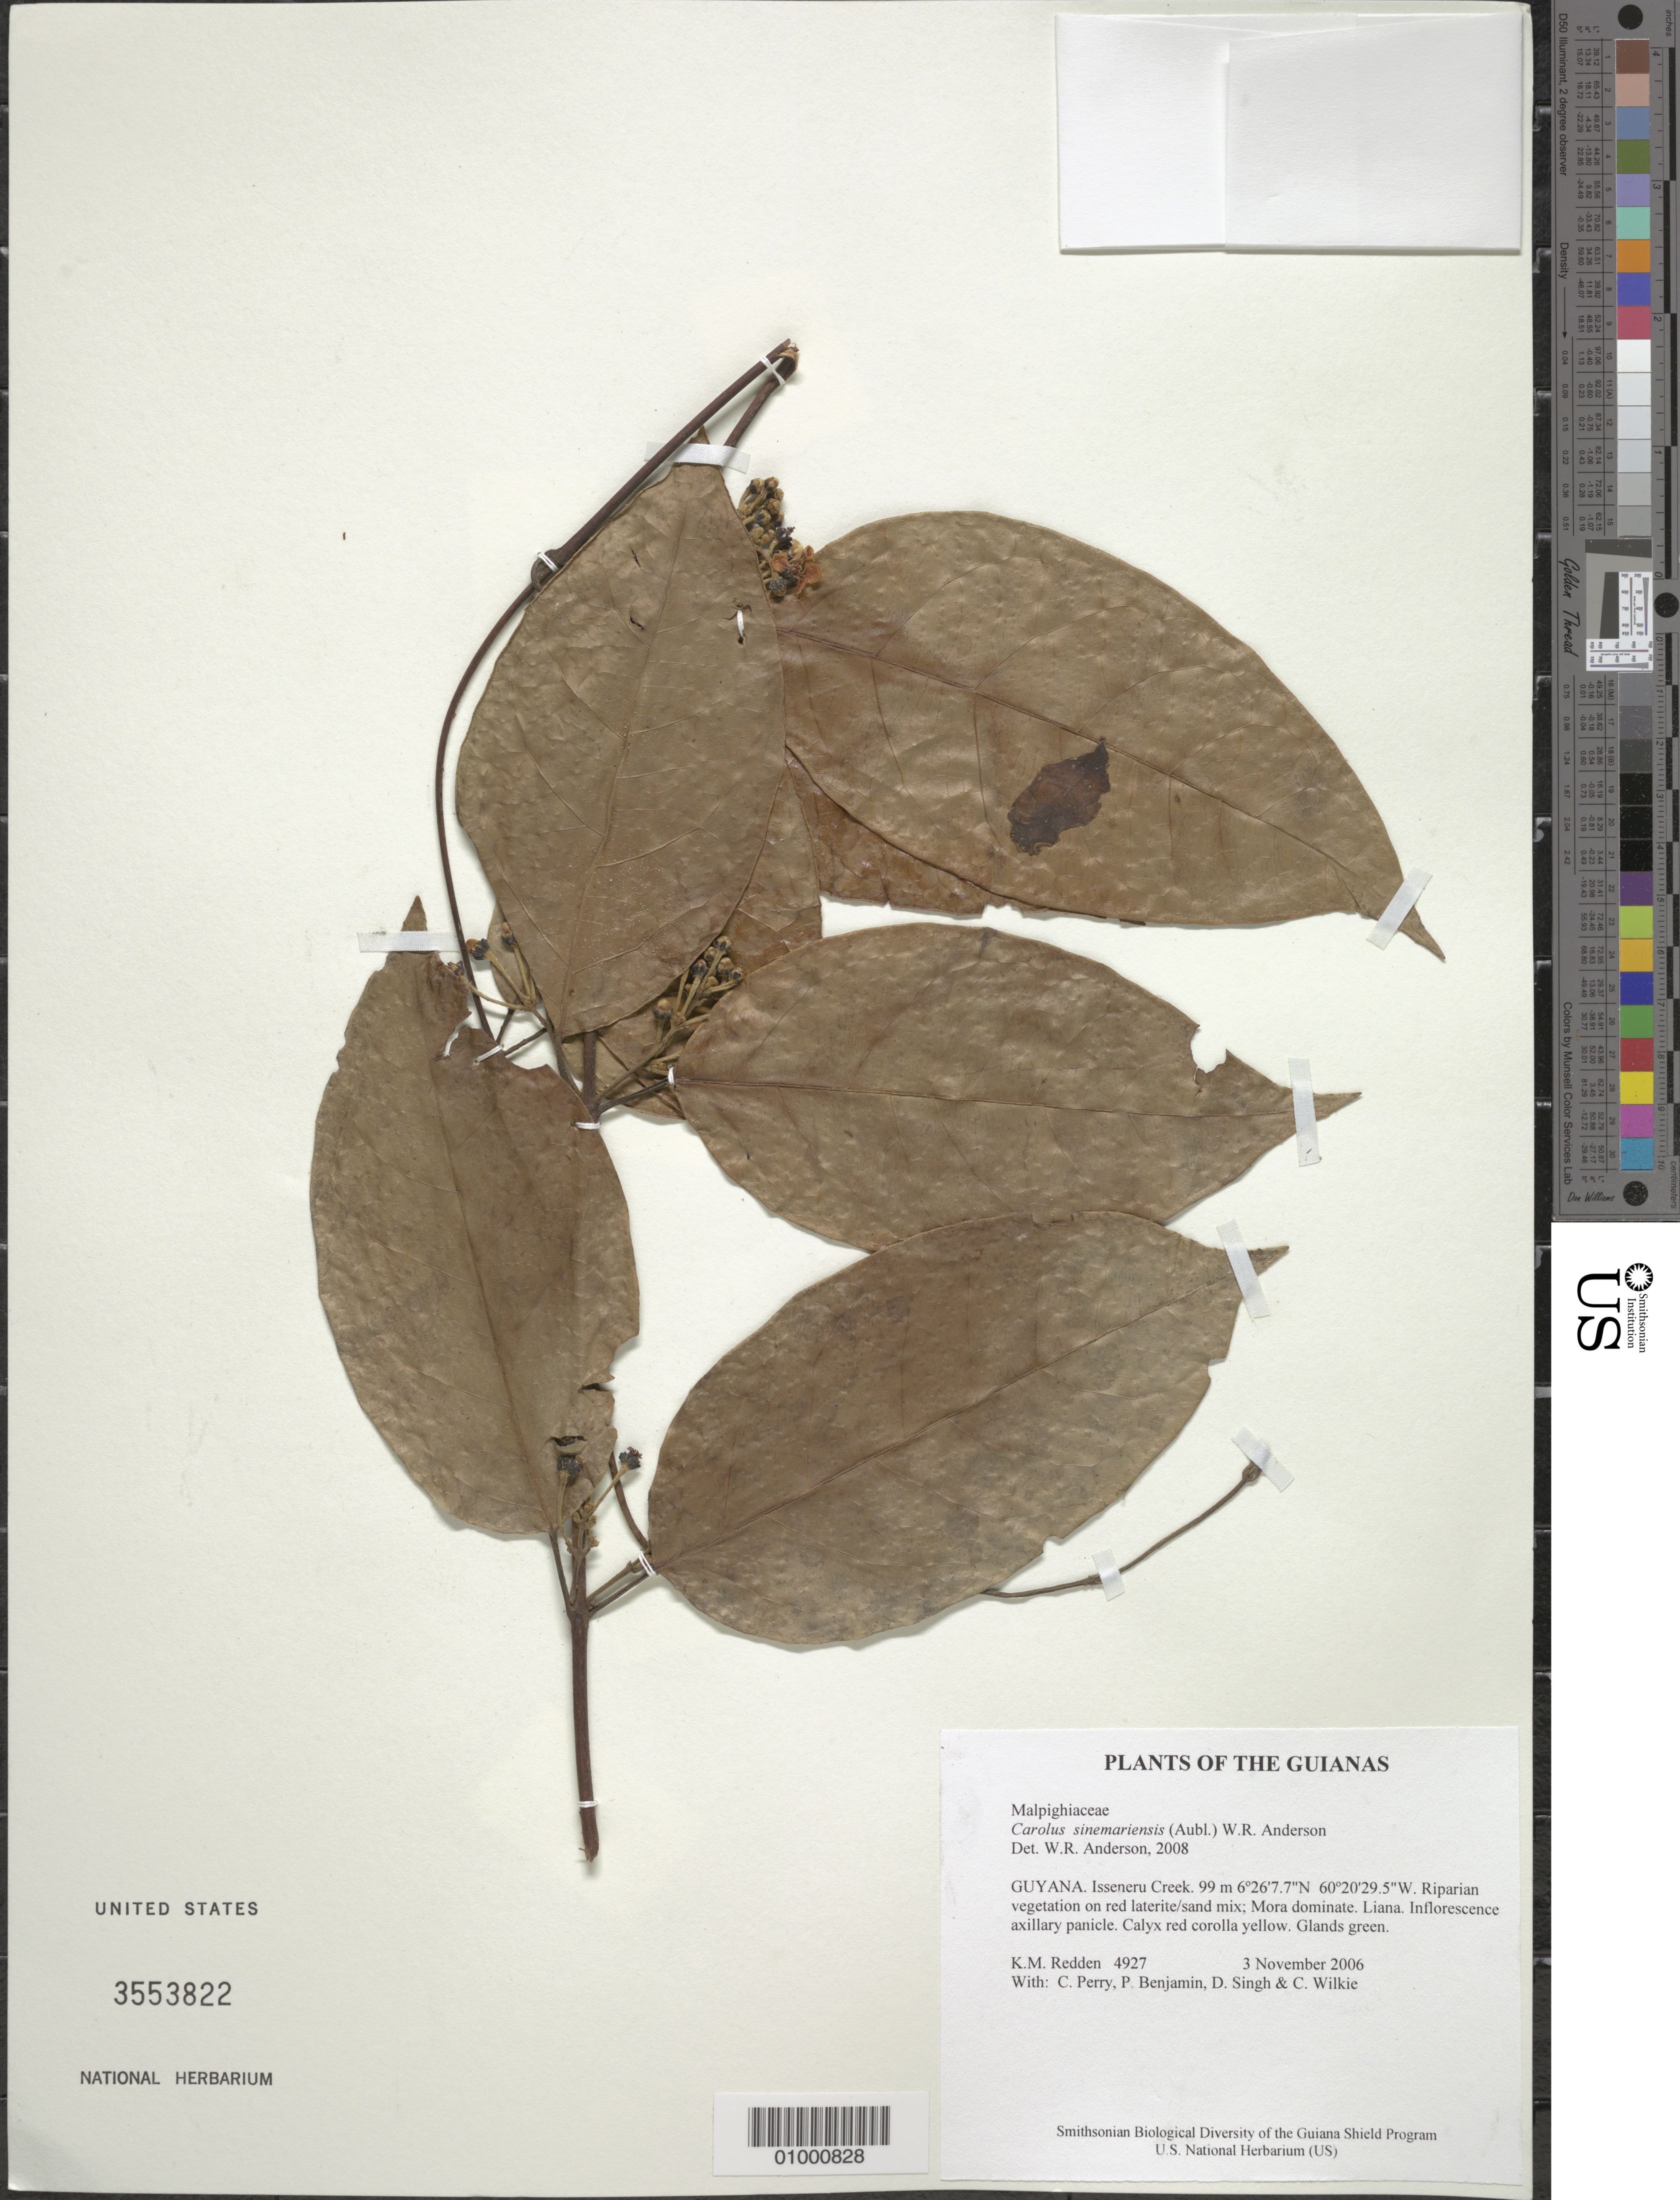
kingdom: Plantae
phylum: Tracheophyta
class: Magnoliopsida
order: Malpighiales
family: Malpighiaceae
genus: Carolus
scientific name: Carolus sinemariensis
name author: (Aubl.) W.R. Anderson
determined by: Anderson, W. R., (MICH), University of Michigan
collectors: K. M. Redden, C. Perry, P. Benjamin, D. Singh & C. Wilkie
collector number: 4927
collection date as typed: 3 November 2006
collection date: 2006-11-03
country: Guyana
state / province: Cuyuni-Mazaruni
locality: Isseneru Creek.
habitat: Riparian vegetation on red laterite/sand mix; Mora dominant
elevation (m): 99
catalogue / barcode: US 3553822